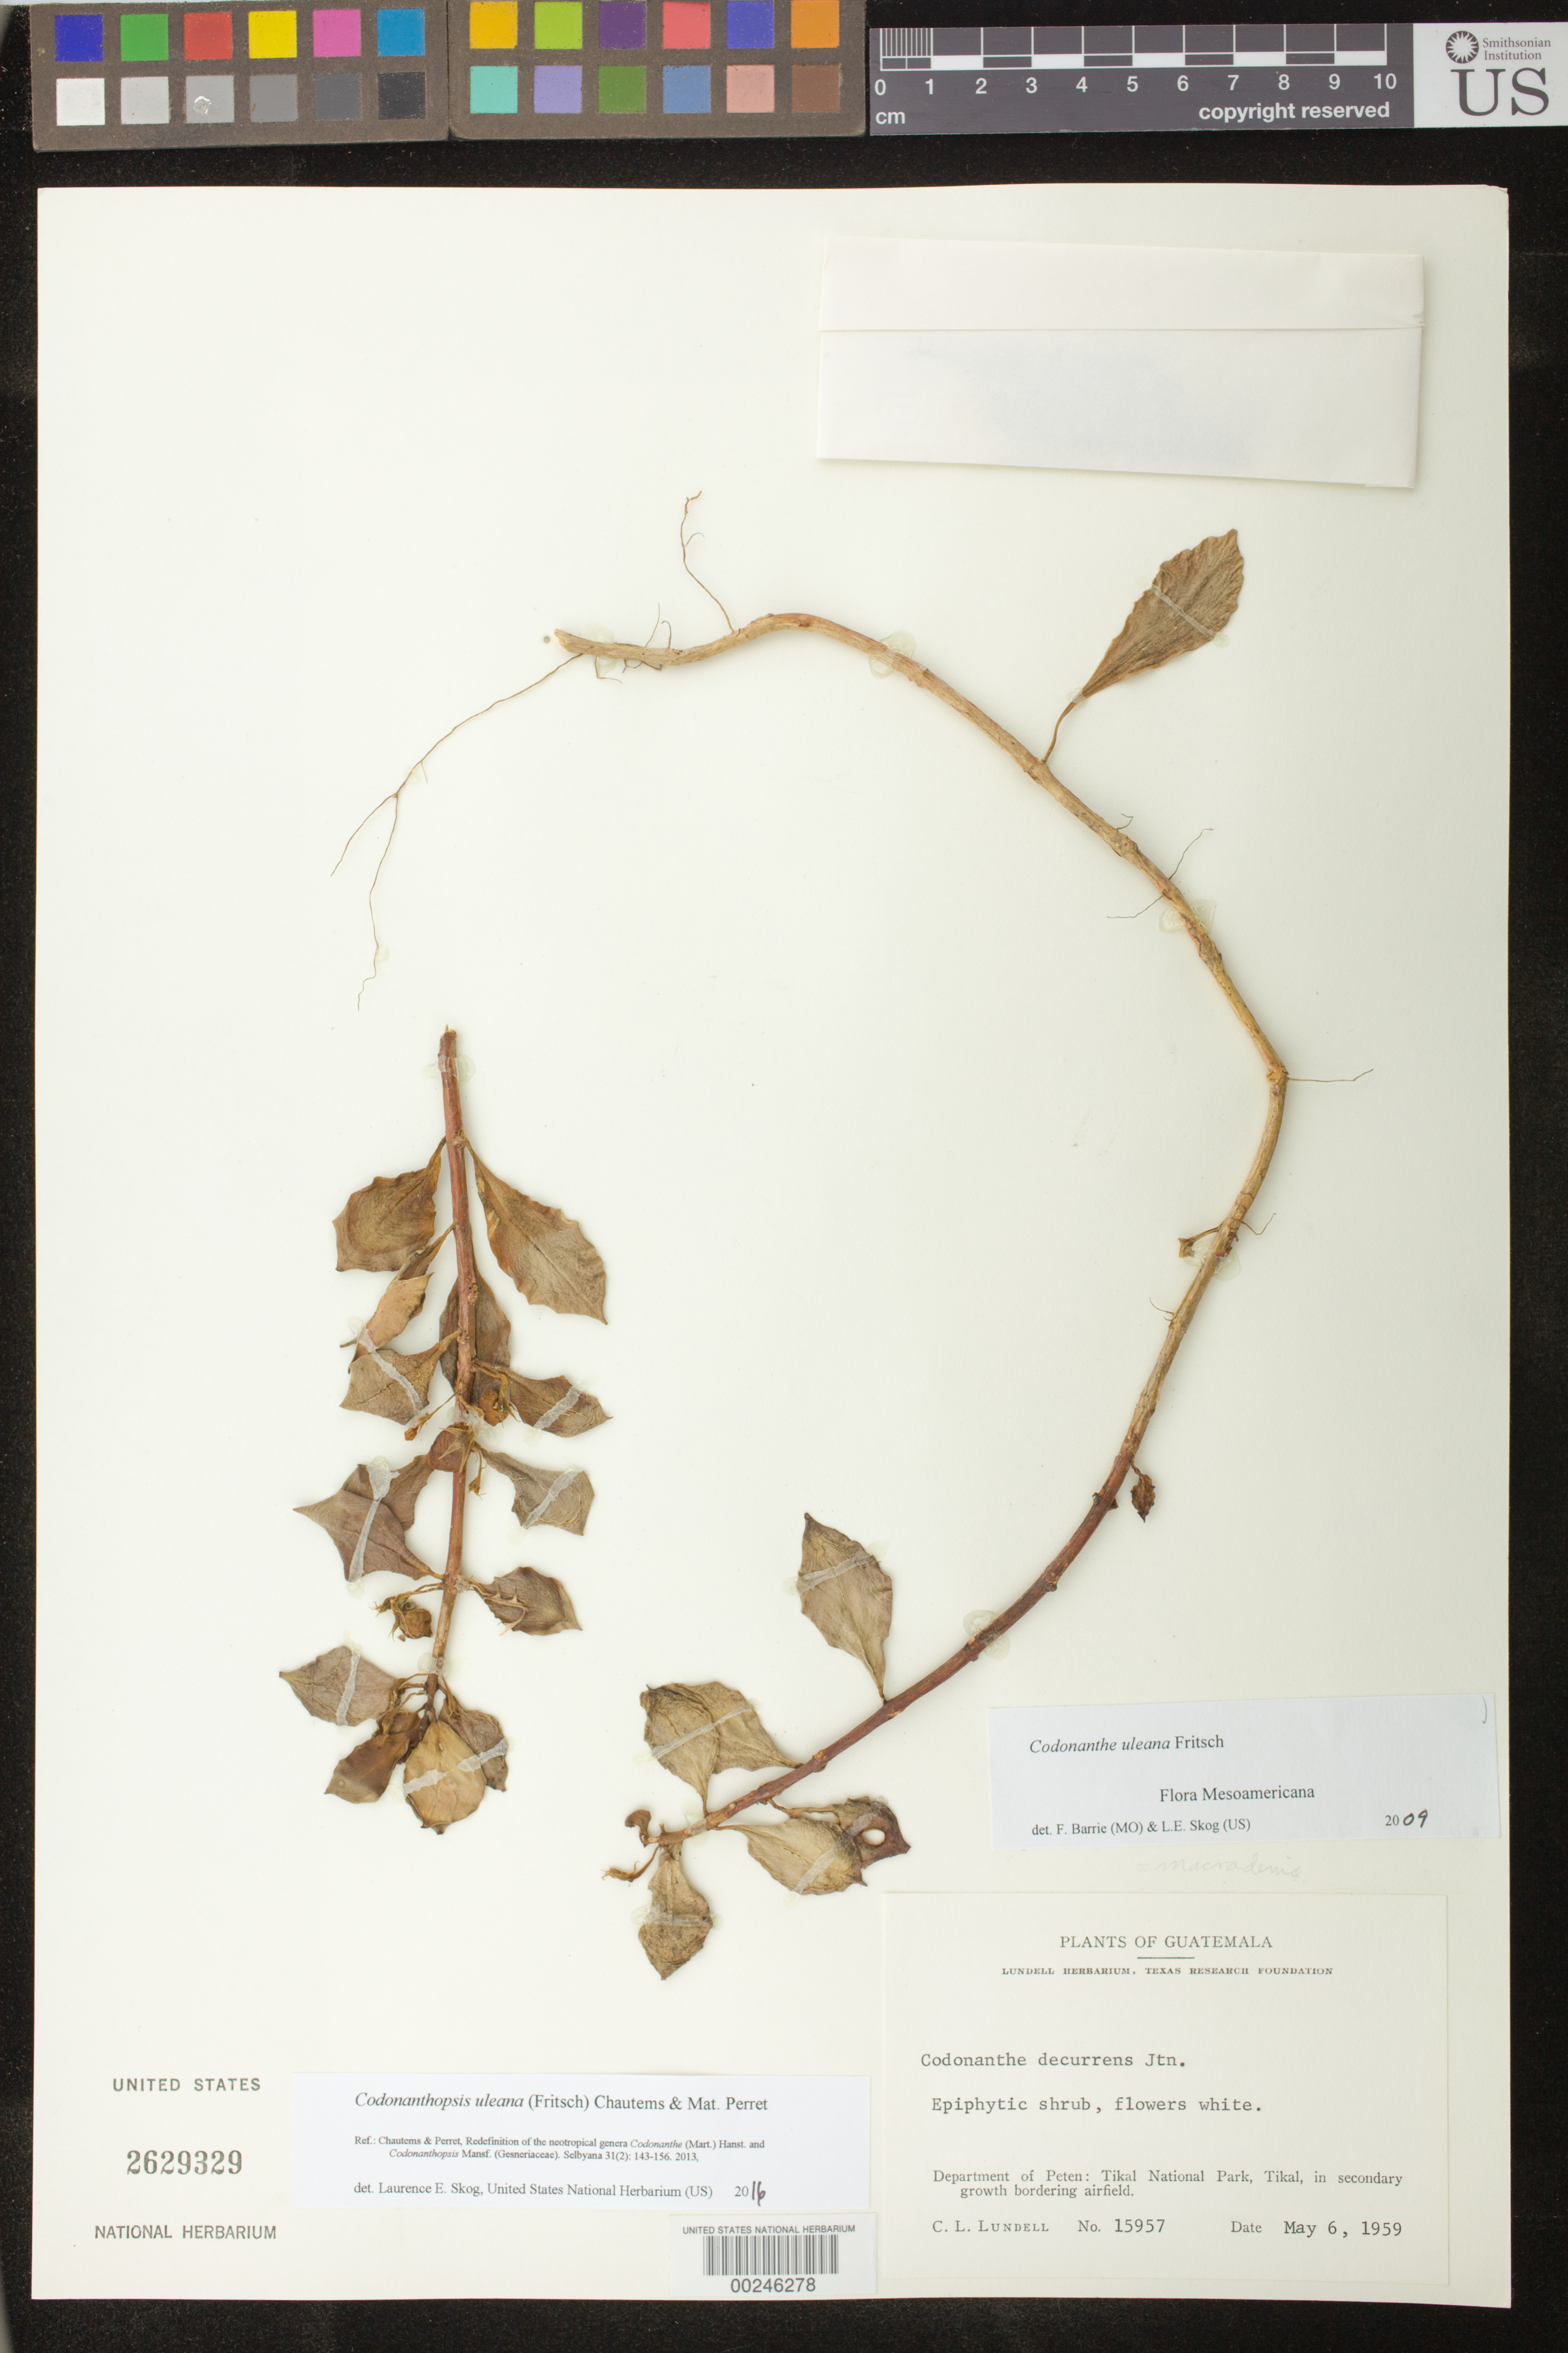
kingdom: Plantae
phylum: Tracheophyta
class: Magnoliopsida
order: Lamiales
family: Gesneriaceae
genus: Codonanthopsis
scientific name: Codonanthopsis uleana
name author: (Fritsch) Chautems & Mat.Perret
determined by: Skog, Laurence E.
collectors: C. L. Lundell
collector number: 15957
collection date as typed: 06 May 1959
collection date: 1959-05-06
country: Guatemala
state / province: El Petén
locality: Department of Peten: Tikal National Park, Tikal, in secondary growth bordering airfield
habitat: In secondary growth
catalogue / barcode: US 2629329